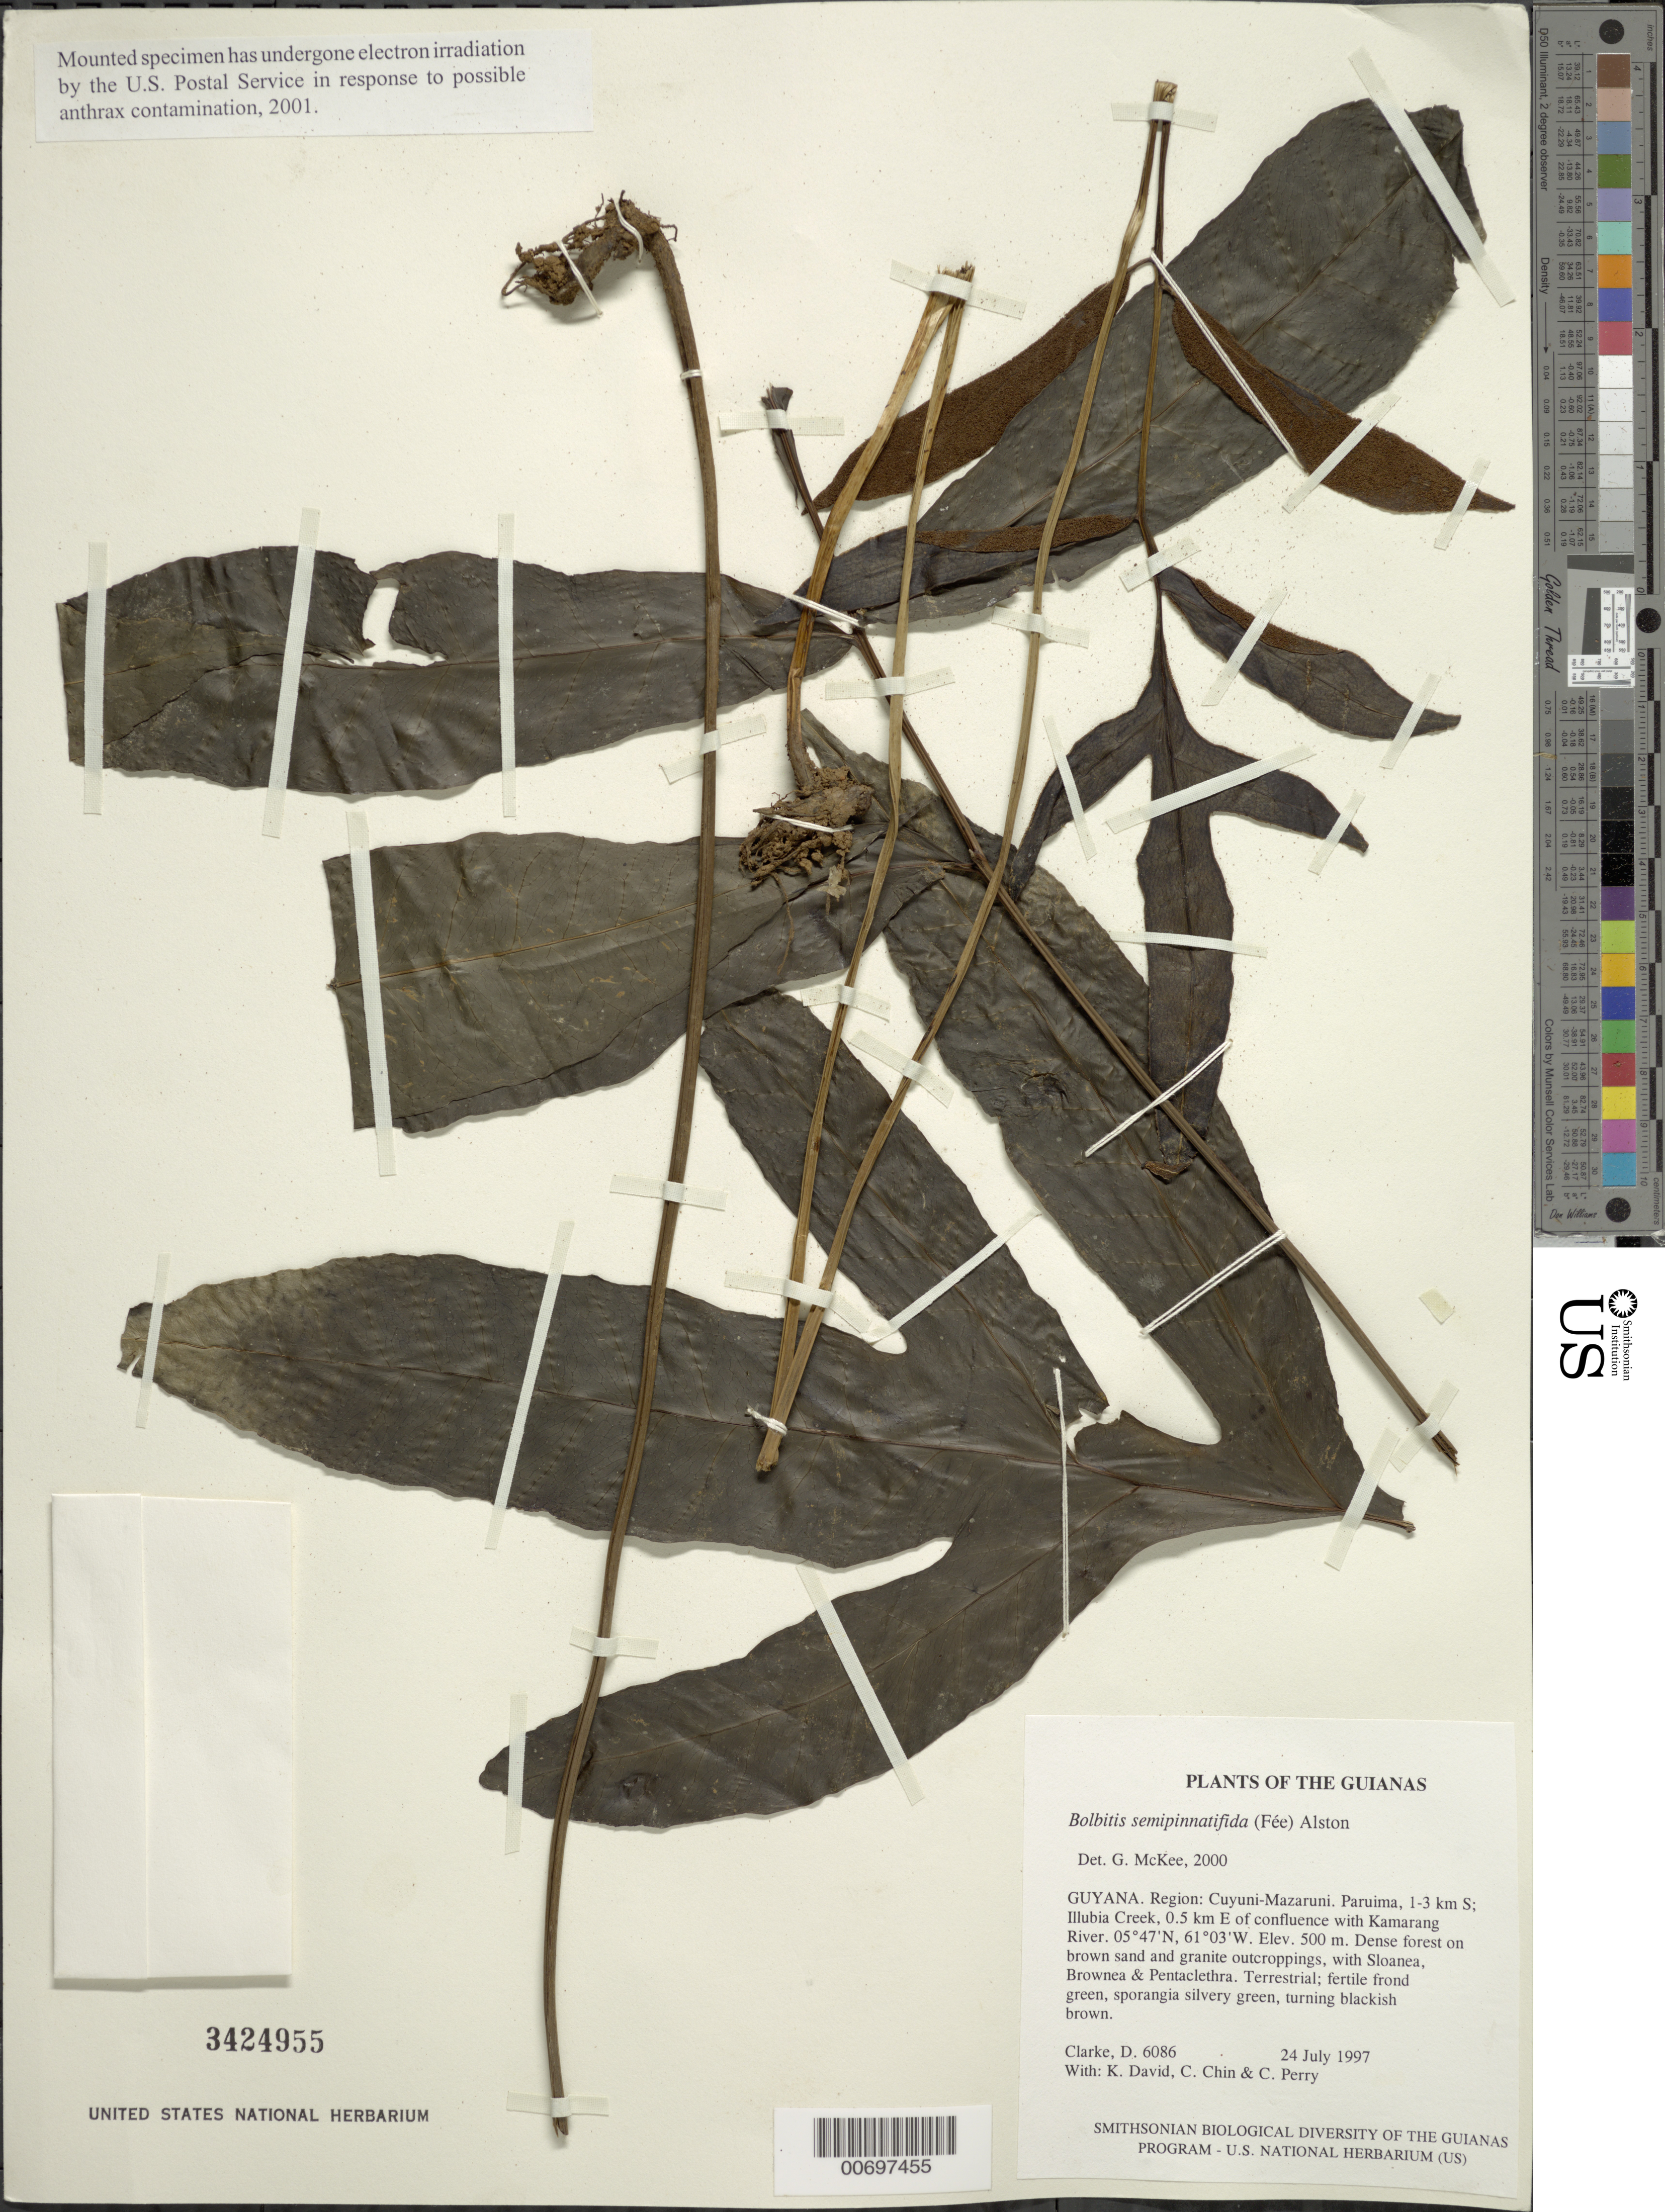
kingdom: Plantae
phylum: Tracheophyta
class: Polypodiopsida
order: Polypodiales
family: Dryopteridaceae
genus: Bolbitis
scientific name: Bolbitis semipinnatifida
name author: (Fée) Alston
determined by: McKee, G. S., (US), NMNH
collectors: H. D. Clarke, K. David, C. Chin & C. Perry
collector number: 6086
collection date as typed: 24 July 1997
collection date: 1997-07-24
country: Guyana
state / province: Cuyuni-Mazaruni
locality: Paruima, 1-3 km S; Illubia Creek, 0.5 km E of confluence with Kamarang River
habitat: Dense forest on brown sand and granite outcroppings, with Sloanea, Brownea & Pentaclethra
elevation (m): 500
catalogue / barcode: US 3424955